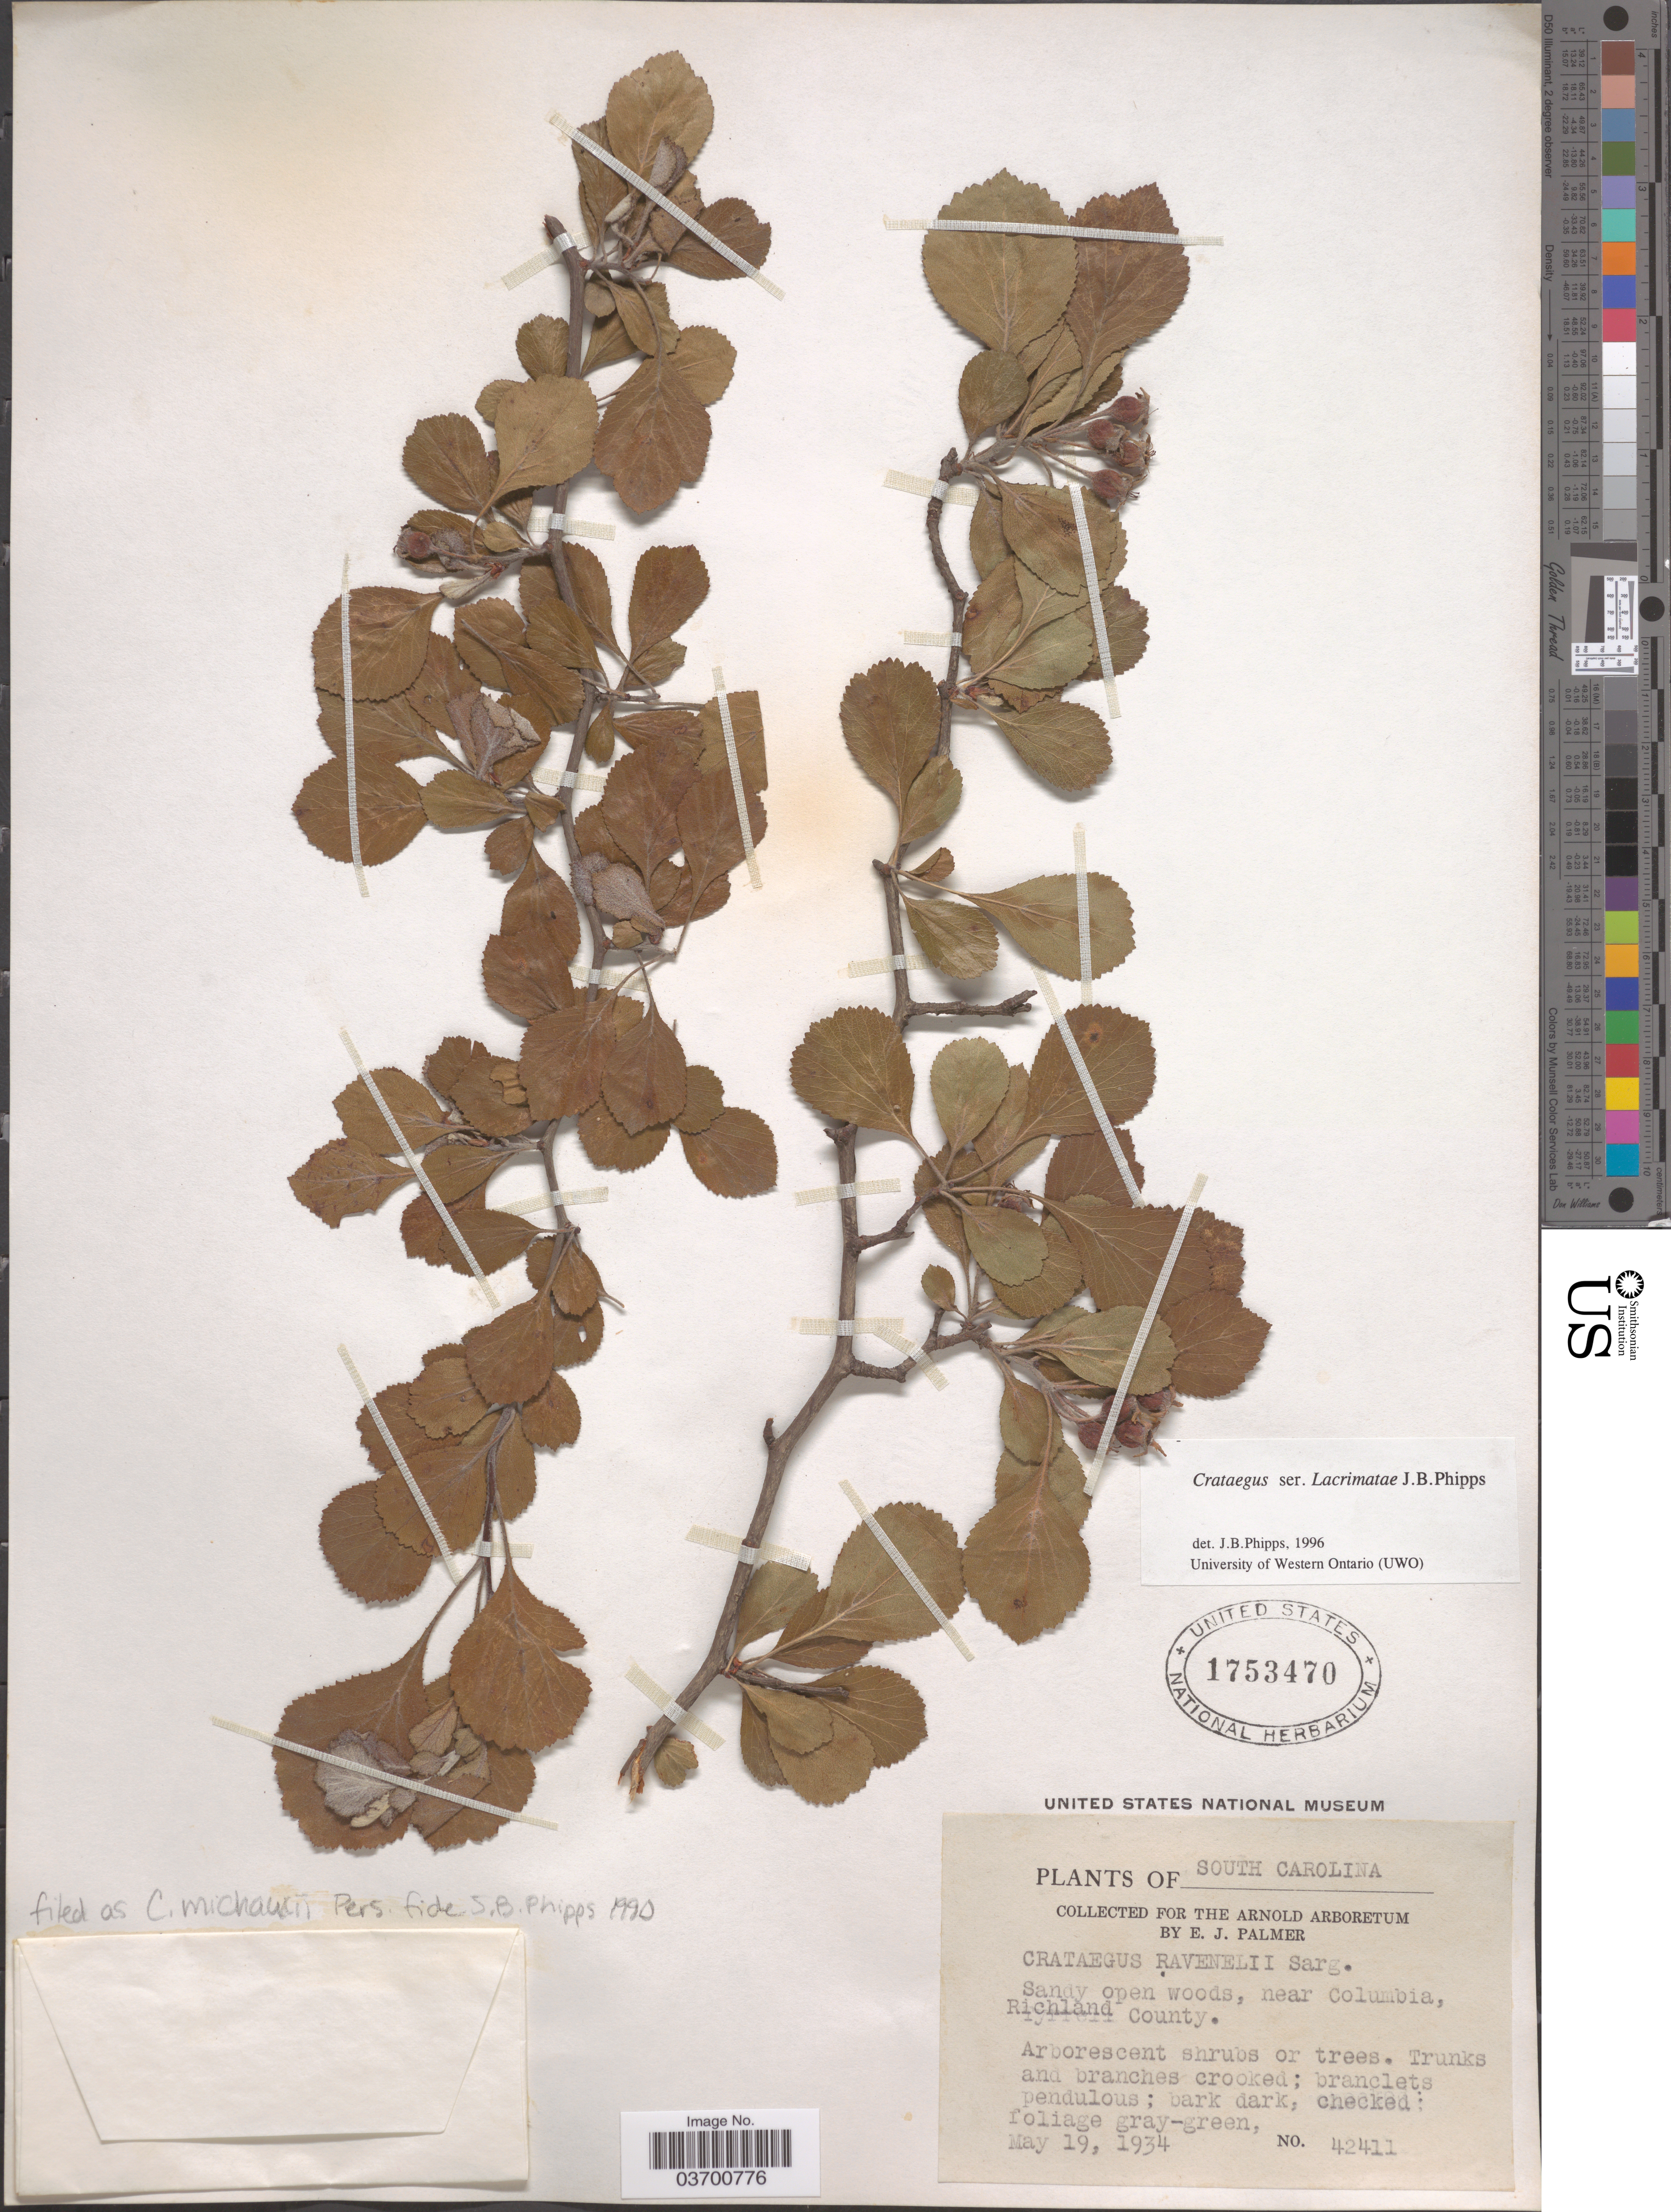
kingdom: Plantae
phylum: Tracheophyta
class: Magnoliopsida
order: Rosales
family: Rosaceae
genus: Crataegus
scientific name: Crataegus michauxii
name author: Pers.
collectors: E. J. Palmer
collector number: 42411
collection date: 1934-05-19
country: United States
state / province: South Carolina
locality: Near Columbia, Richland County.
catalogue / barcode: US 1753470